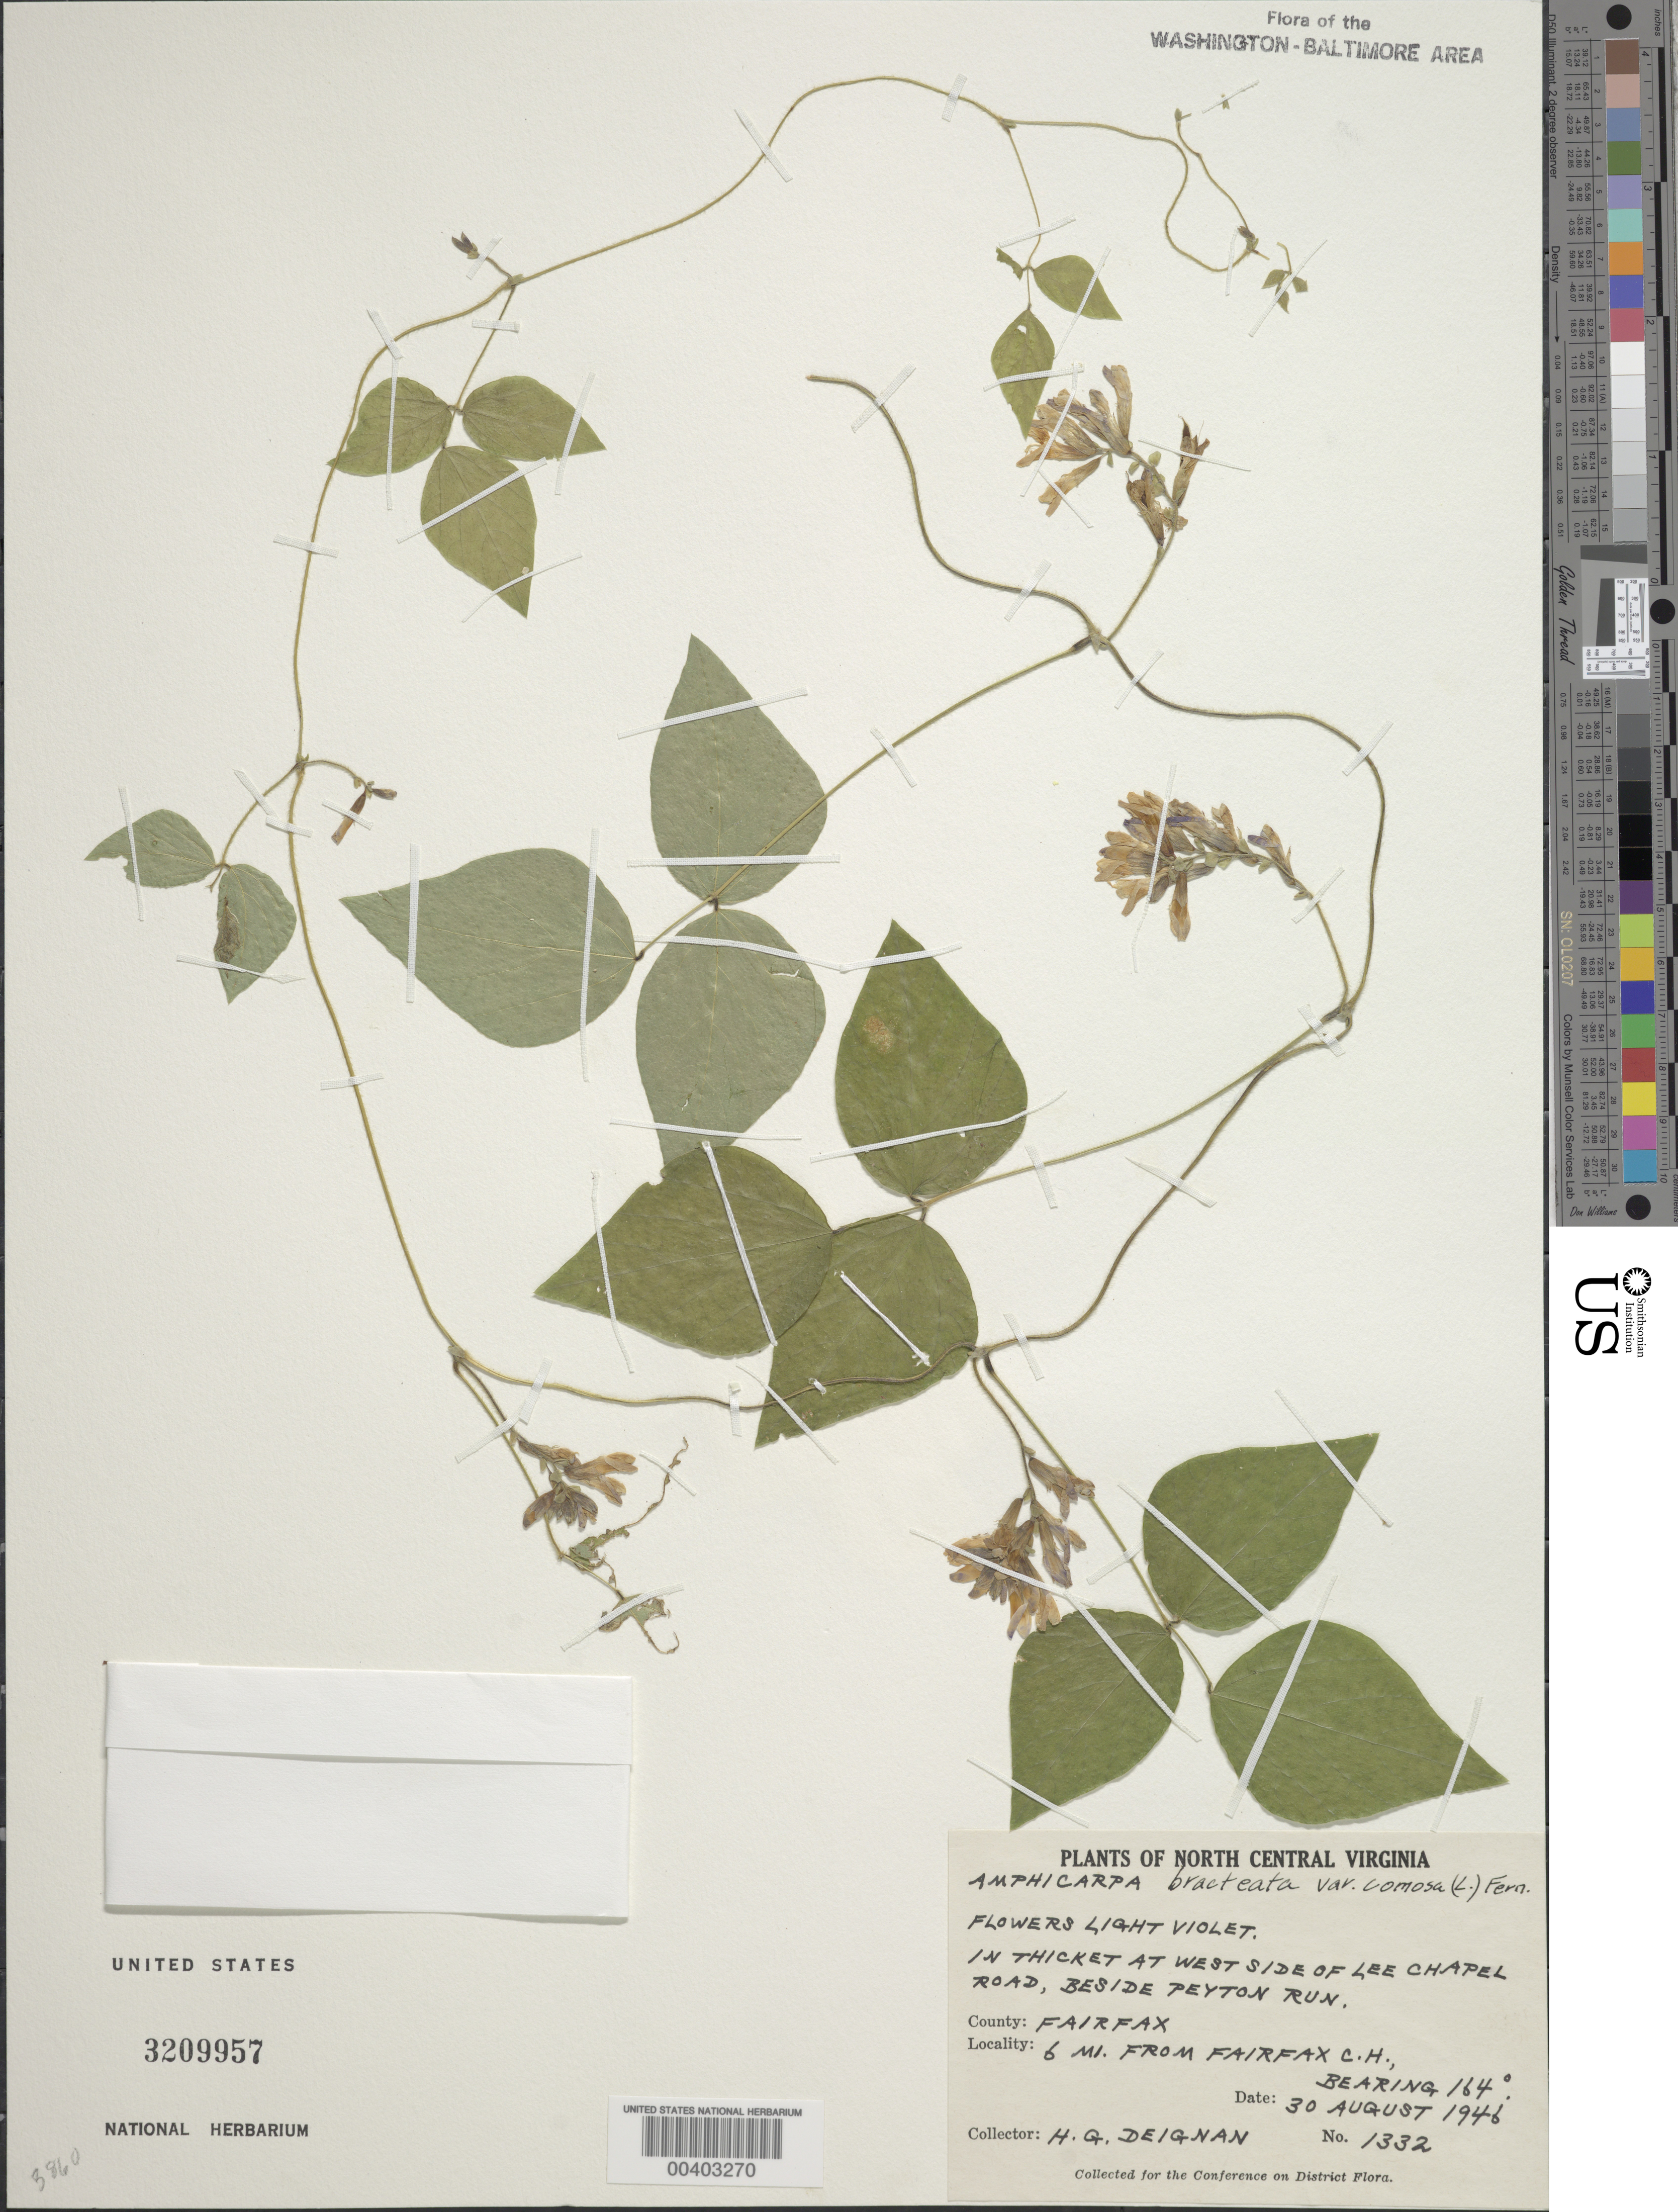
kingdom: Plantae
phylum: Tracheophyta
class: Magnoliopsida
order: Fabales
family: Fabaceae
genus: Amphicarpaea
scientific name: Amphicarpaea bracteata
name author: (L.) Fernald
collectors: H. Deignan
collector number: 1332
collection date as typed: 30 Aug 1946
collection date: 1946-08-30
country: United States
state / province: Virginia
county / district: Fairfax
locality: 6 mi. from Fairfax County Court House, W side of Lee Chapel Road, beside Peyton Run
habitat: In thicket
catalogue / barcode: US 3209957